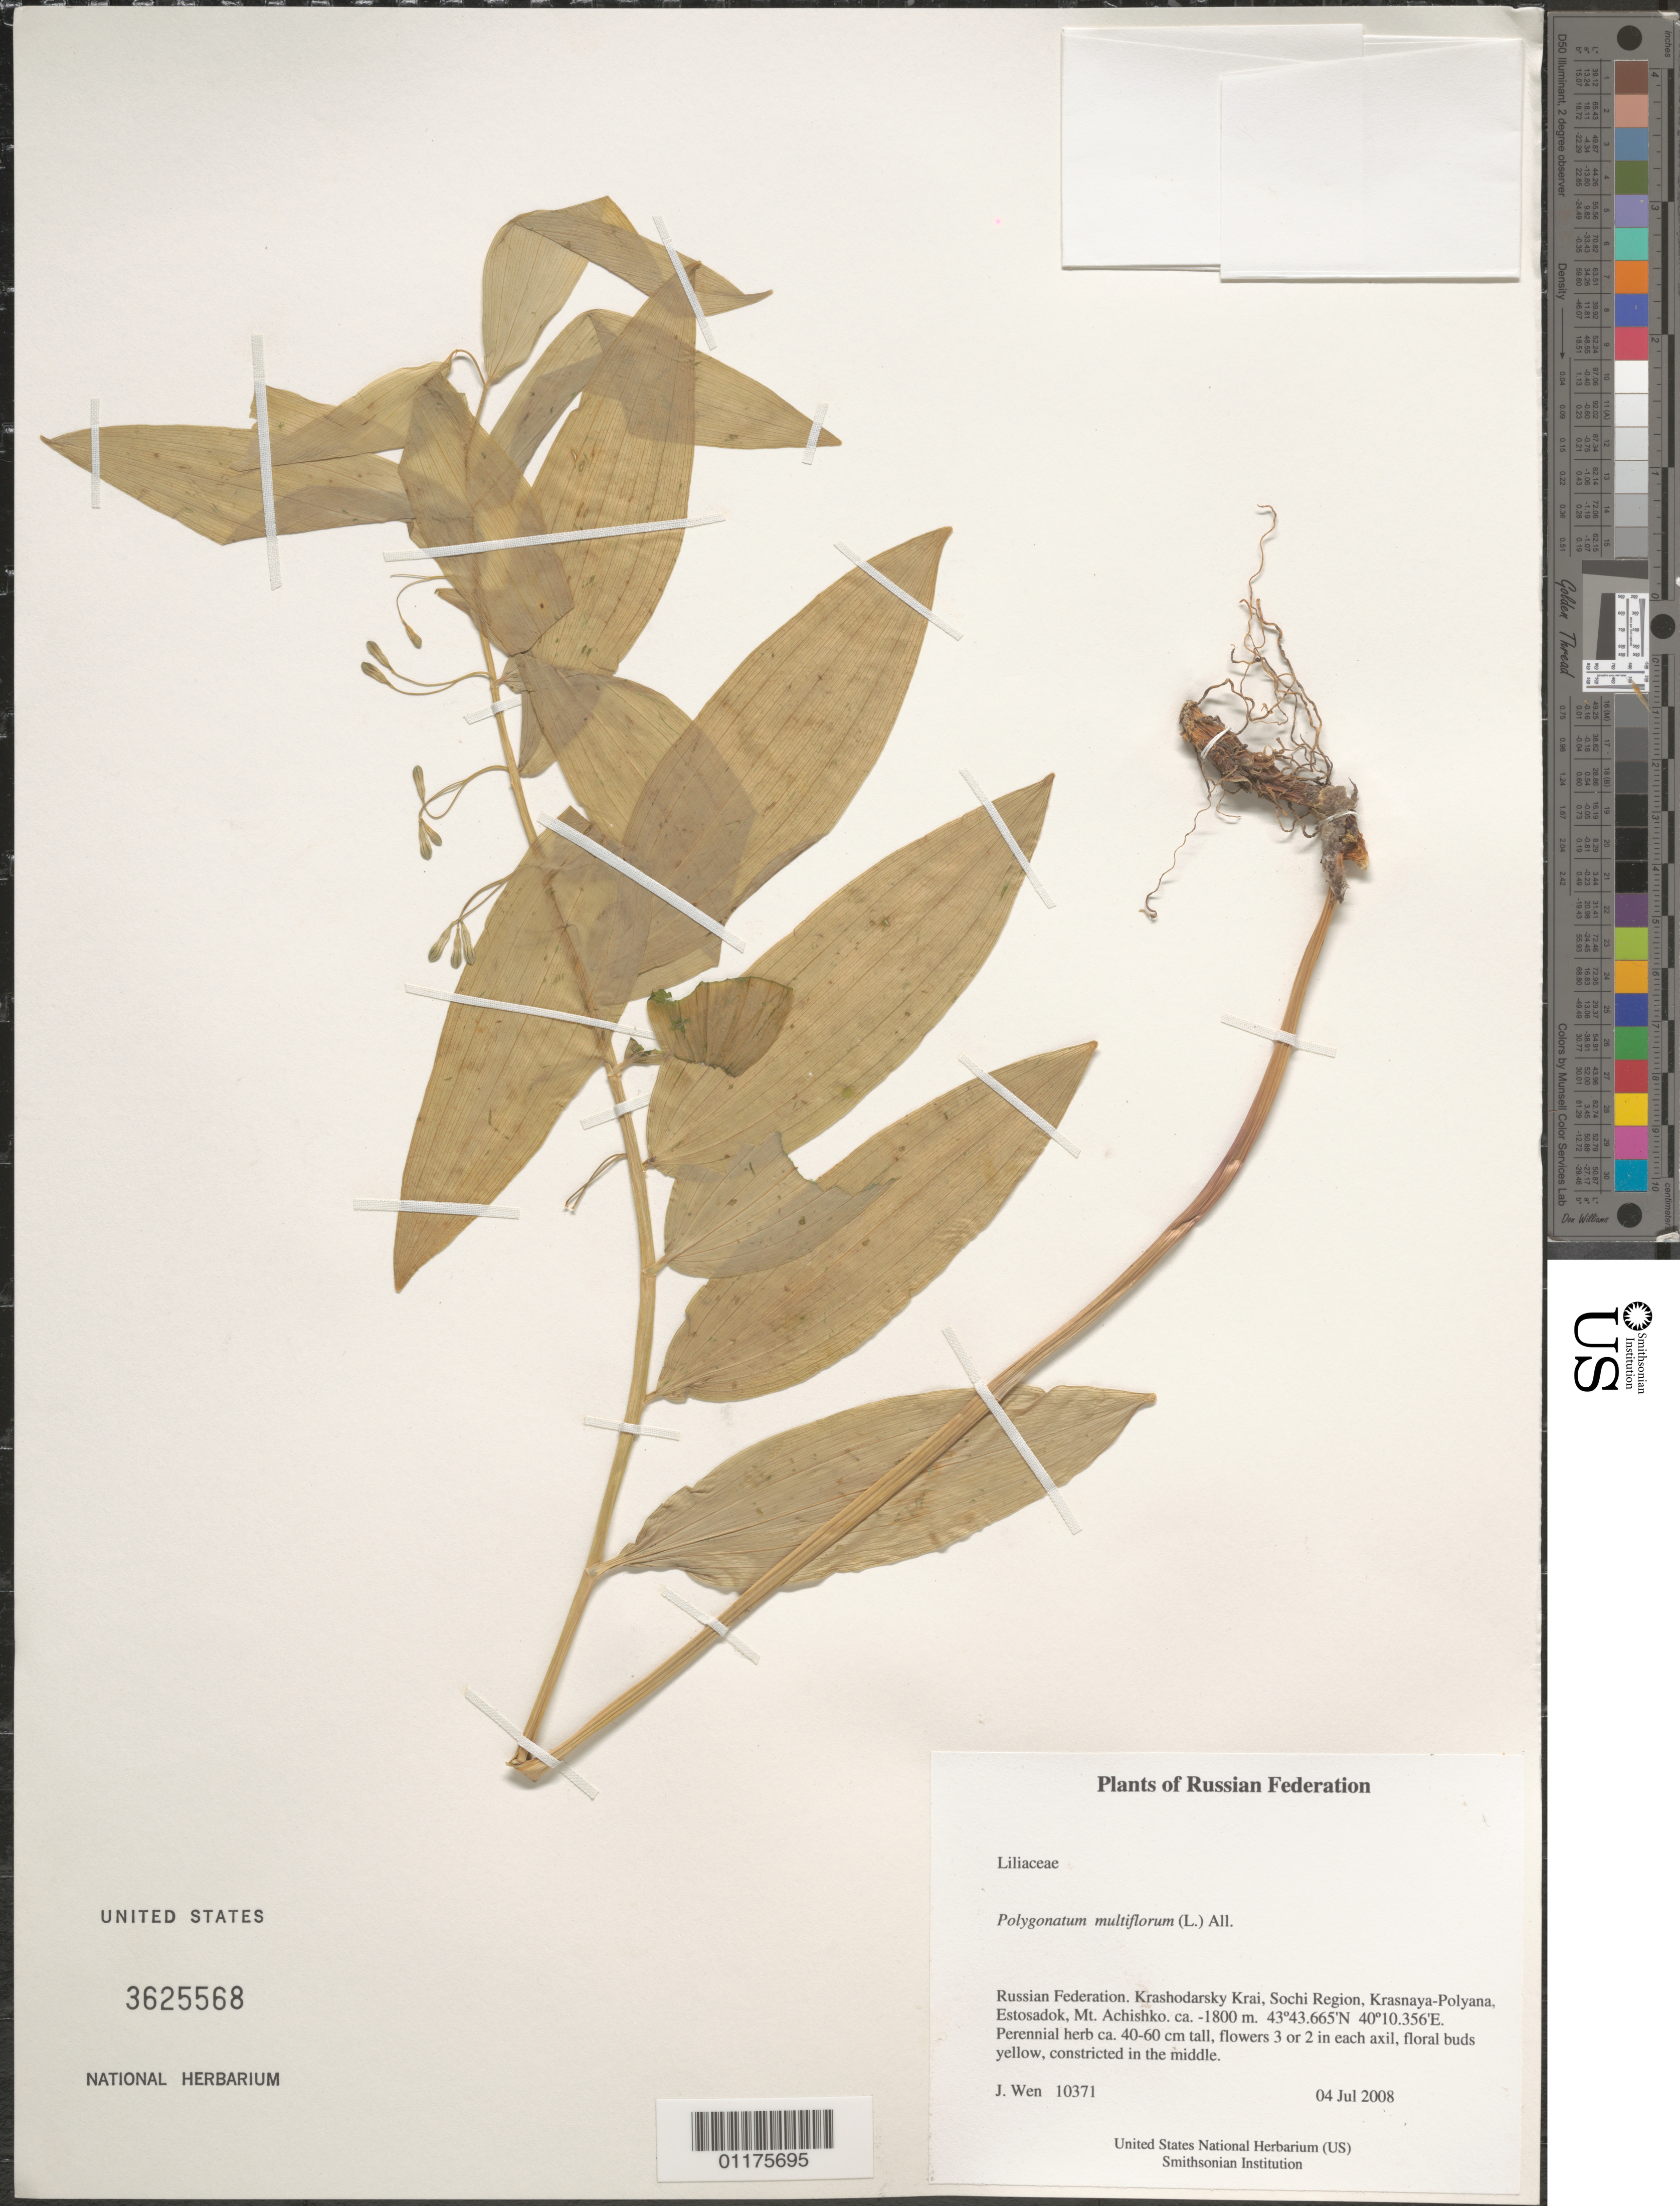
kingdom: Plantae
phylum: Tracheophyta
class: Liliopsida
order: Asparagales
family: Asparagaceae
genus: Polygonatum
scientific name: Polygonatum multiflorum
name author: (L.) All.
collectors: J. Wen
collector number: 10371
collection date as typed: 04 Jul 2008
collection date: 2008-07-04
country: Russian Federation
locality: Krashodarsky Krai, Sochi Region, Krasnaya-Polyana, Estosadok, Mt. Achishko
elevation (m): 1800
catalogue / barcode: US 3625568